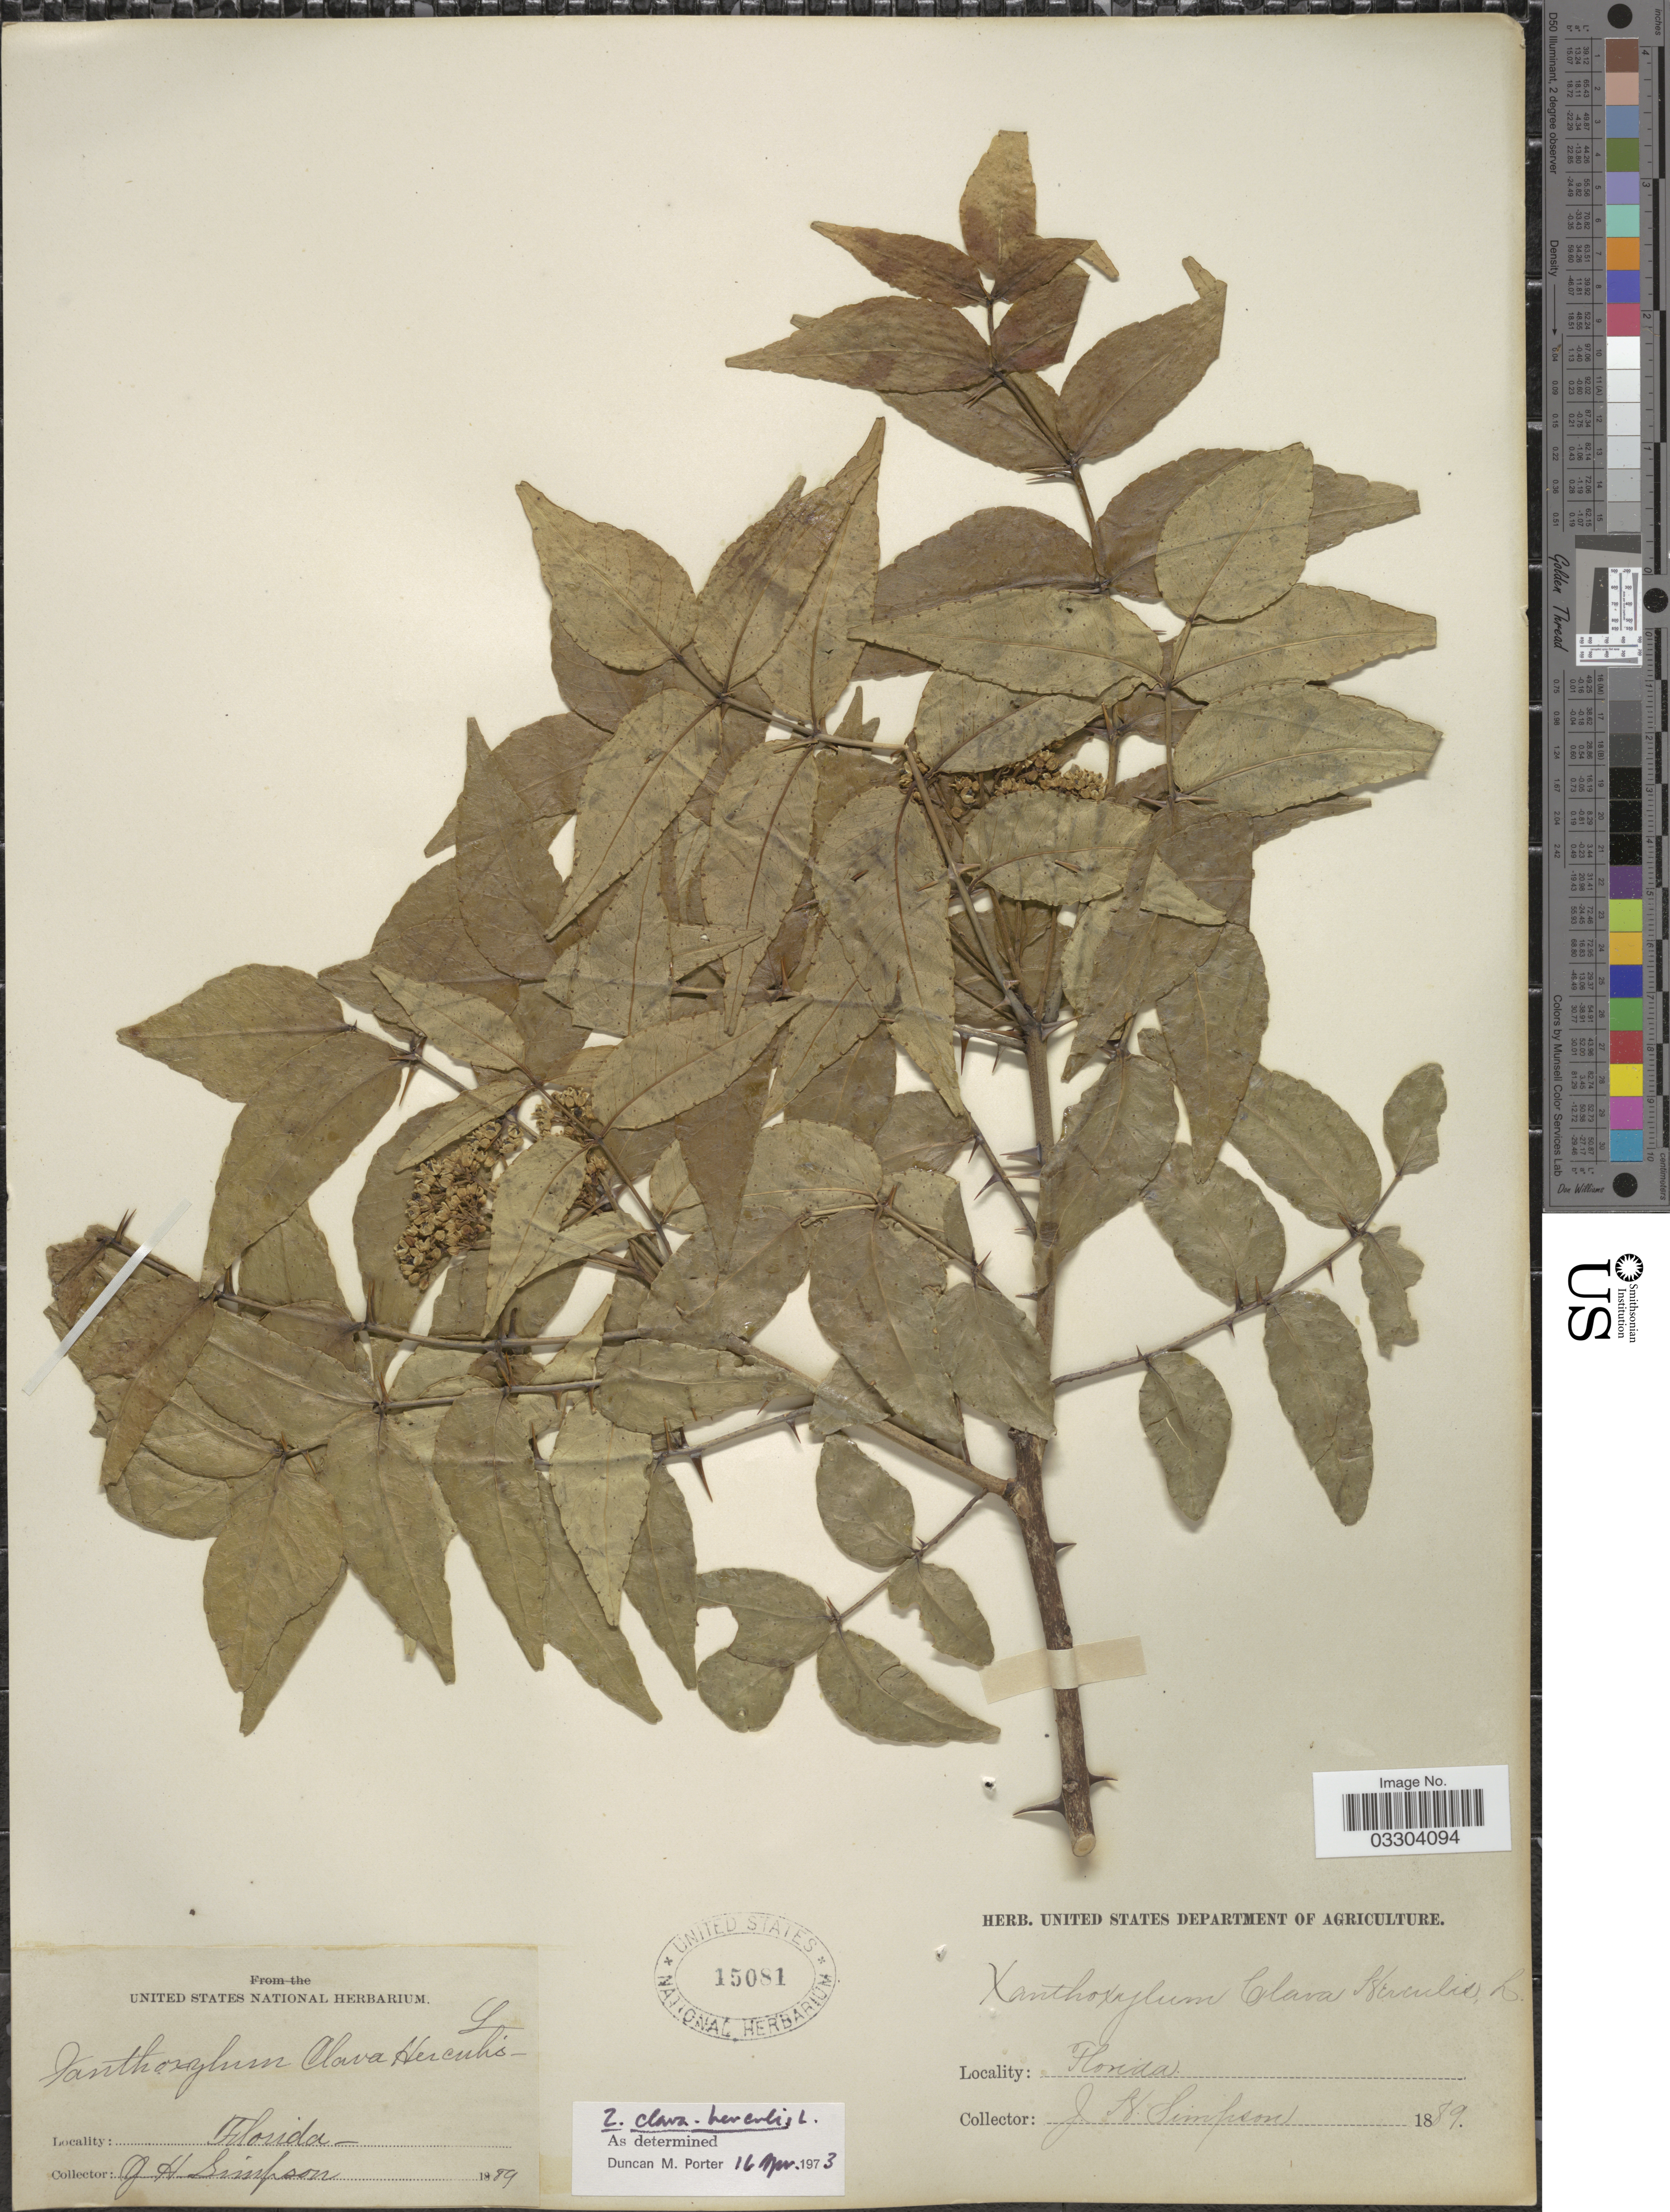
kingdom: Plantae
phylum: Tracheophyta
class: Magnoliopsida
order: Sapindales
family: Rutaceae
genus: Zanthoxylum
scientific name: Zanthoxylum clava-herculis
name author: L.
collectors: J. H. Simpson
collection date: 1889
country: United States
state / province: Florida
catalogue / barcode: US 15081